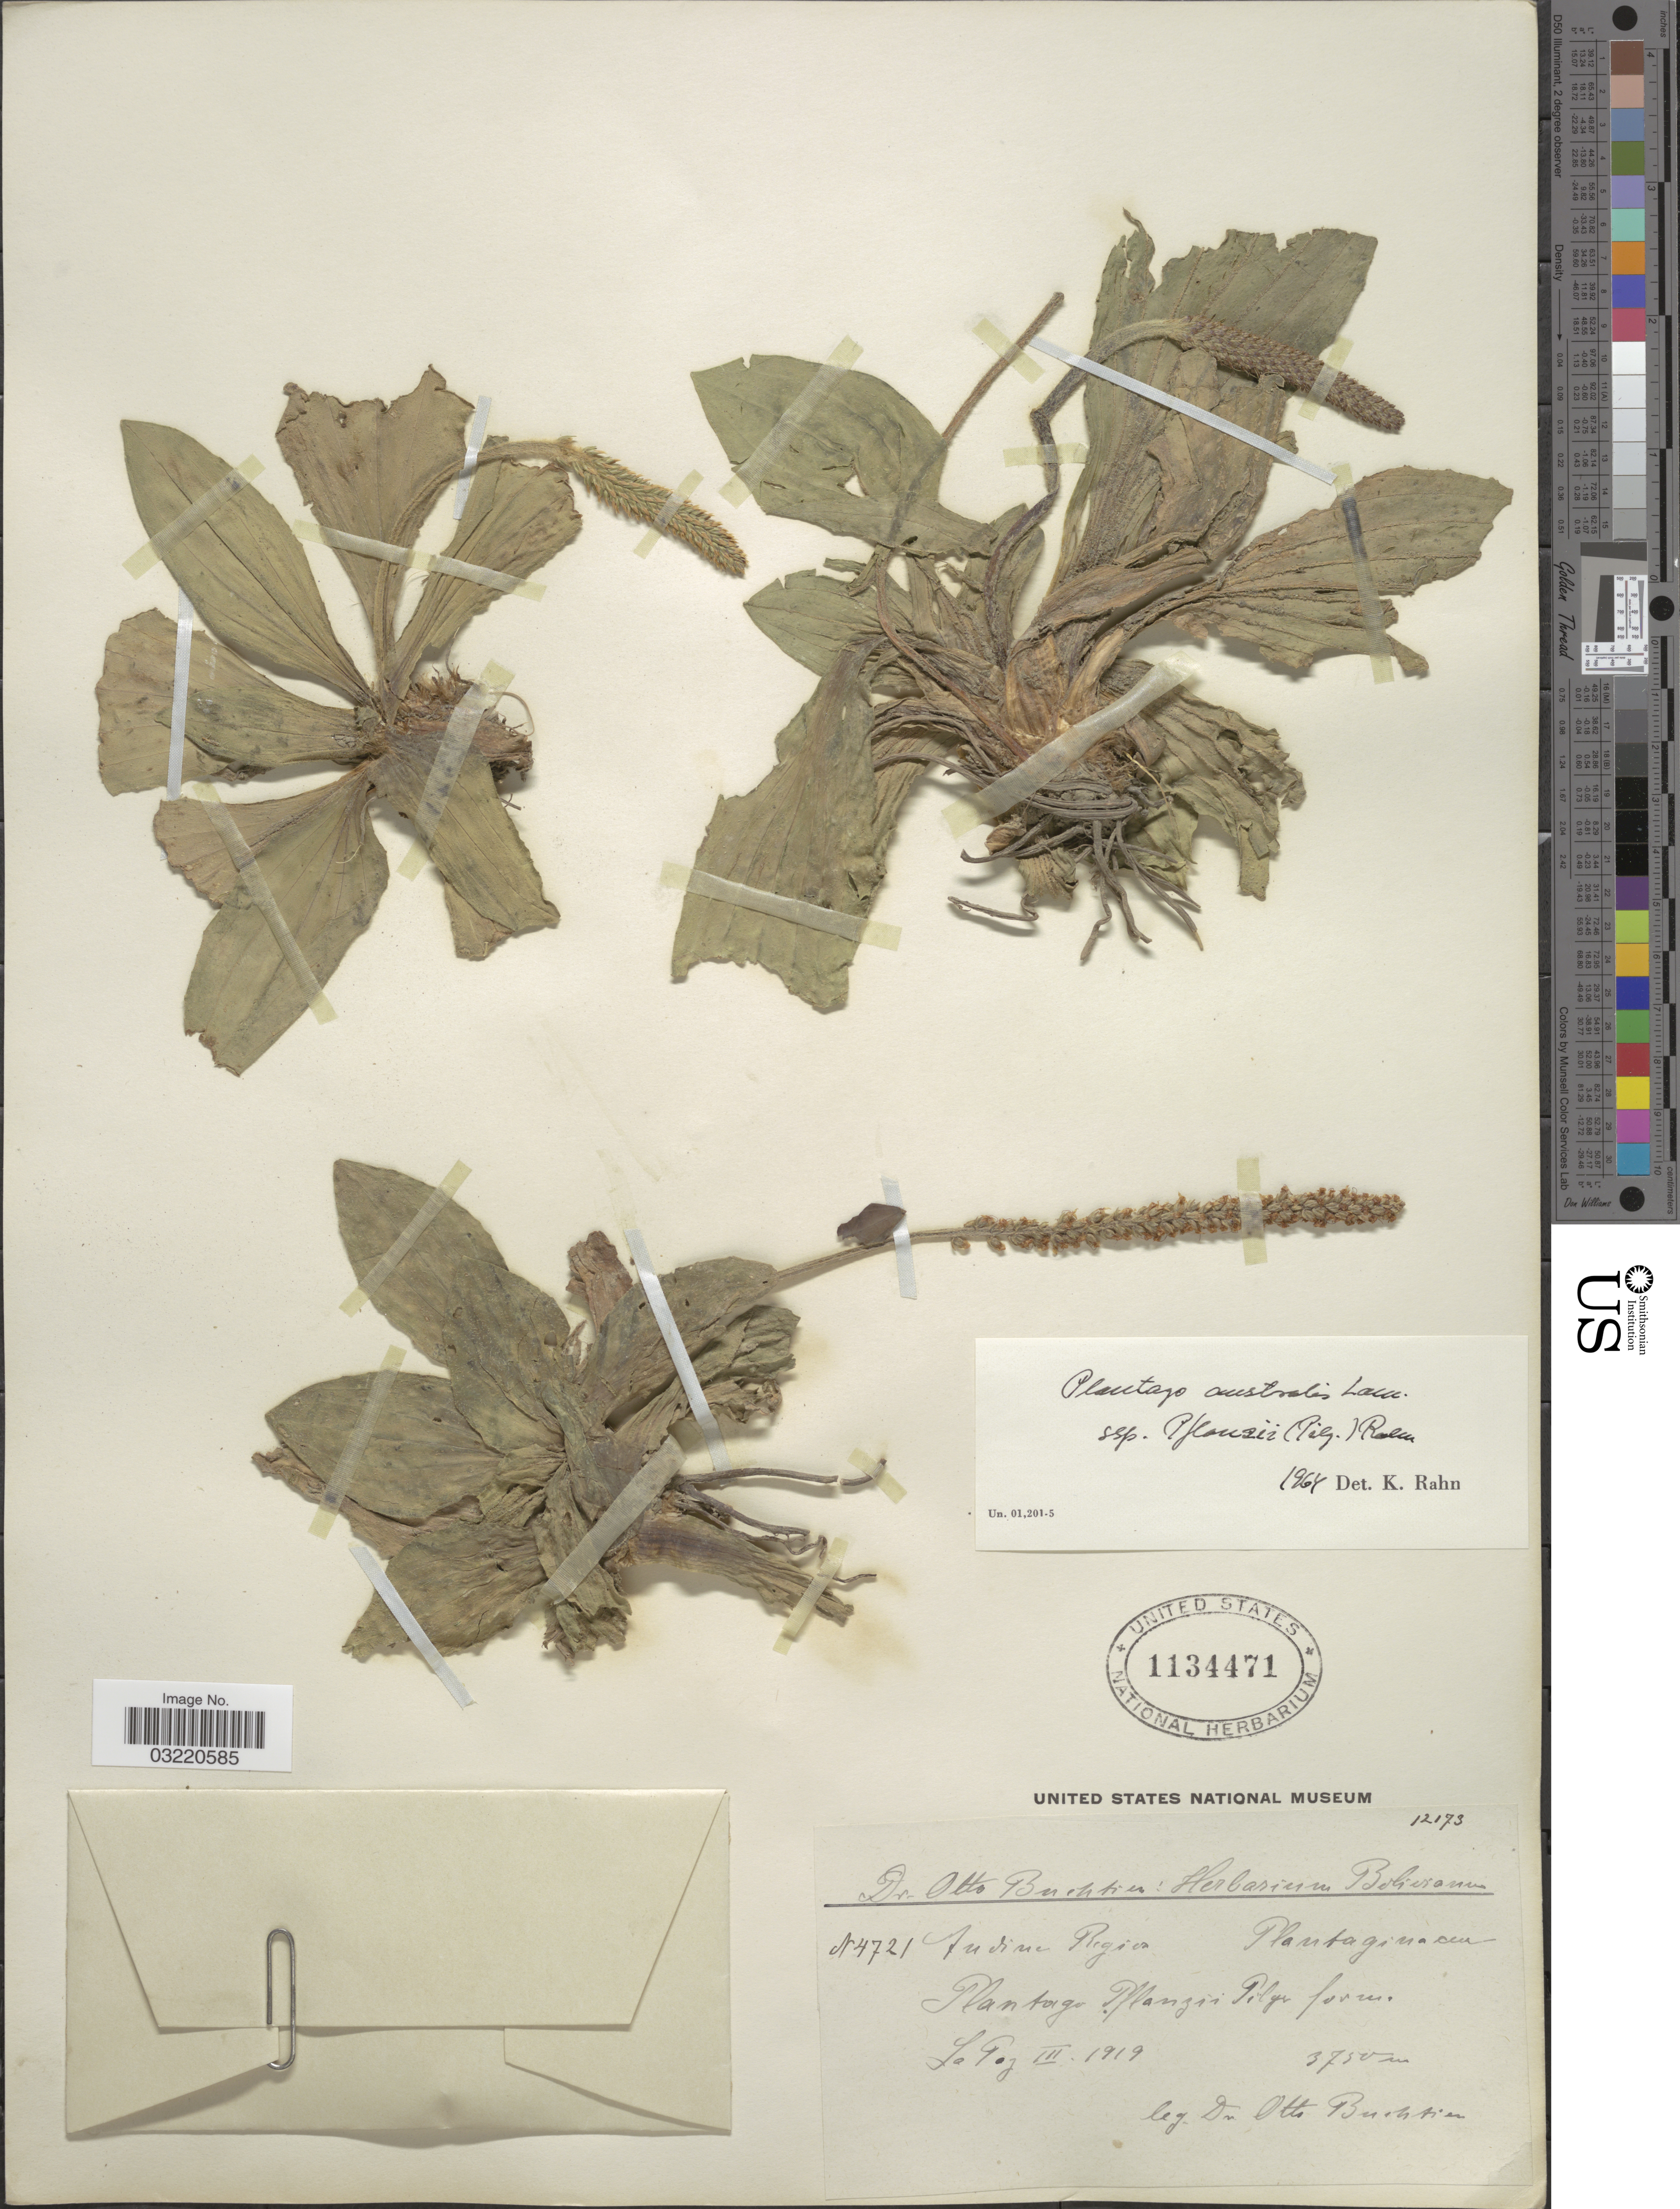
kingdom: Plantae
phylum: Tracheophyta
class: Magnoliopsida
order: Lamiales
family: Plantaginaceae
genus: Plantago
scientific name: Plantago pflanzii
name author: (Pilg.) Rahn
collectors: O. Buchtien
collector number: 4721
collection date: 1919-03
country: Bolivia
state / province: La Paz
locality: Andine Region.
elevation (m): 3750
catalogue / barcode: US 1134471